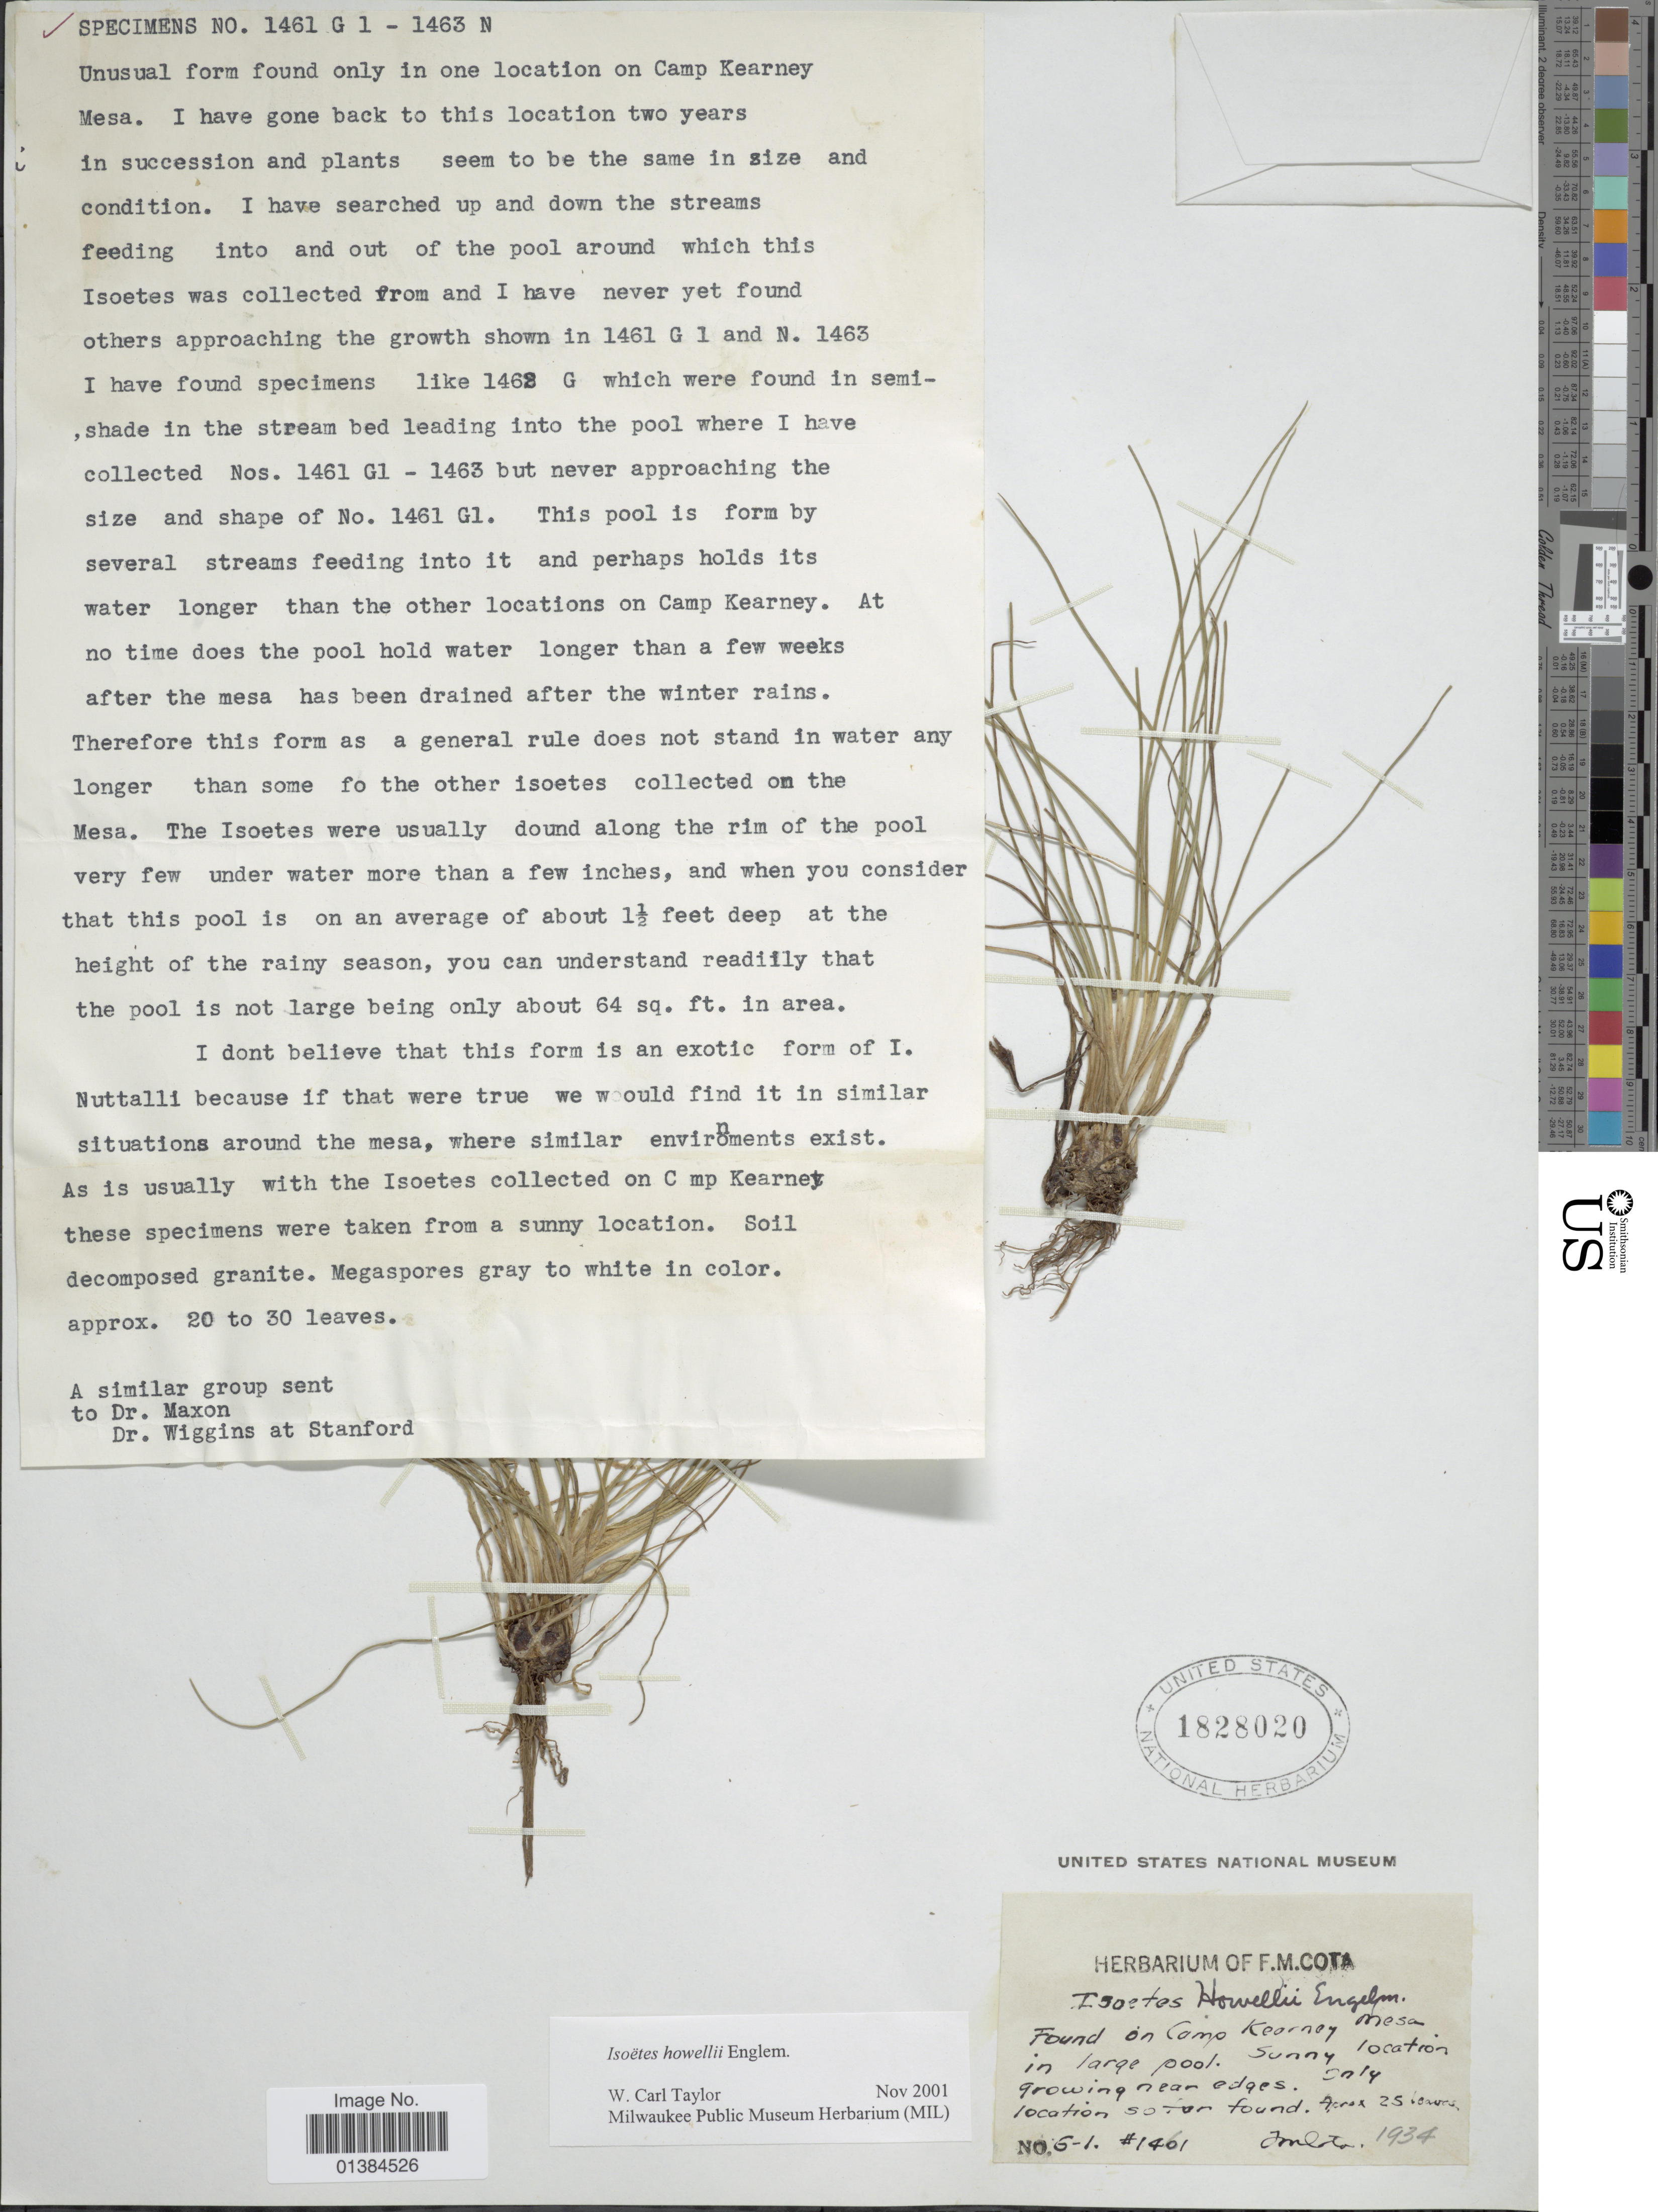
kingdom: Plantae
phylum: Tracheophyta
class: Lycopodiopsida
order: Isoetales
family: Isoetaceae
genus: Isoetes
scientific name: Isoetes howellii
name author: Engelm.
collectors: F. Cota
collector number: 1401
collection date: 1934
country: United States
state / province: California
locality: Found on Camp Kearney Mesa in large pool.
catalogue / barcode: US 1828020